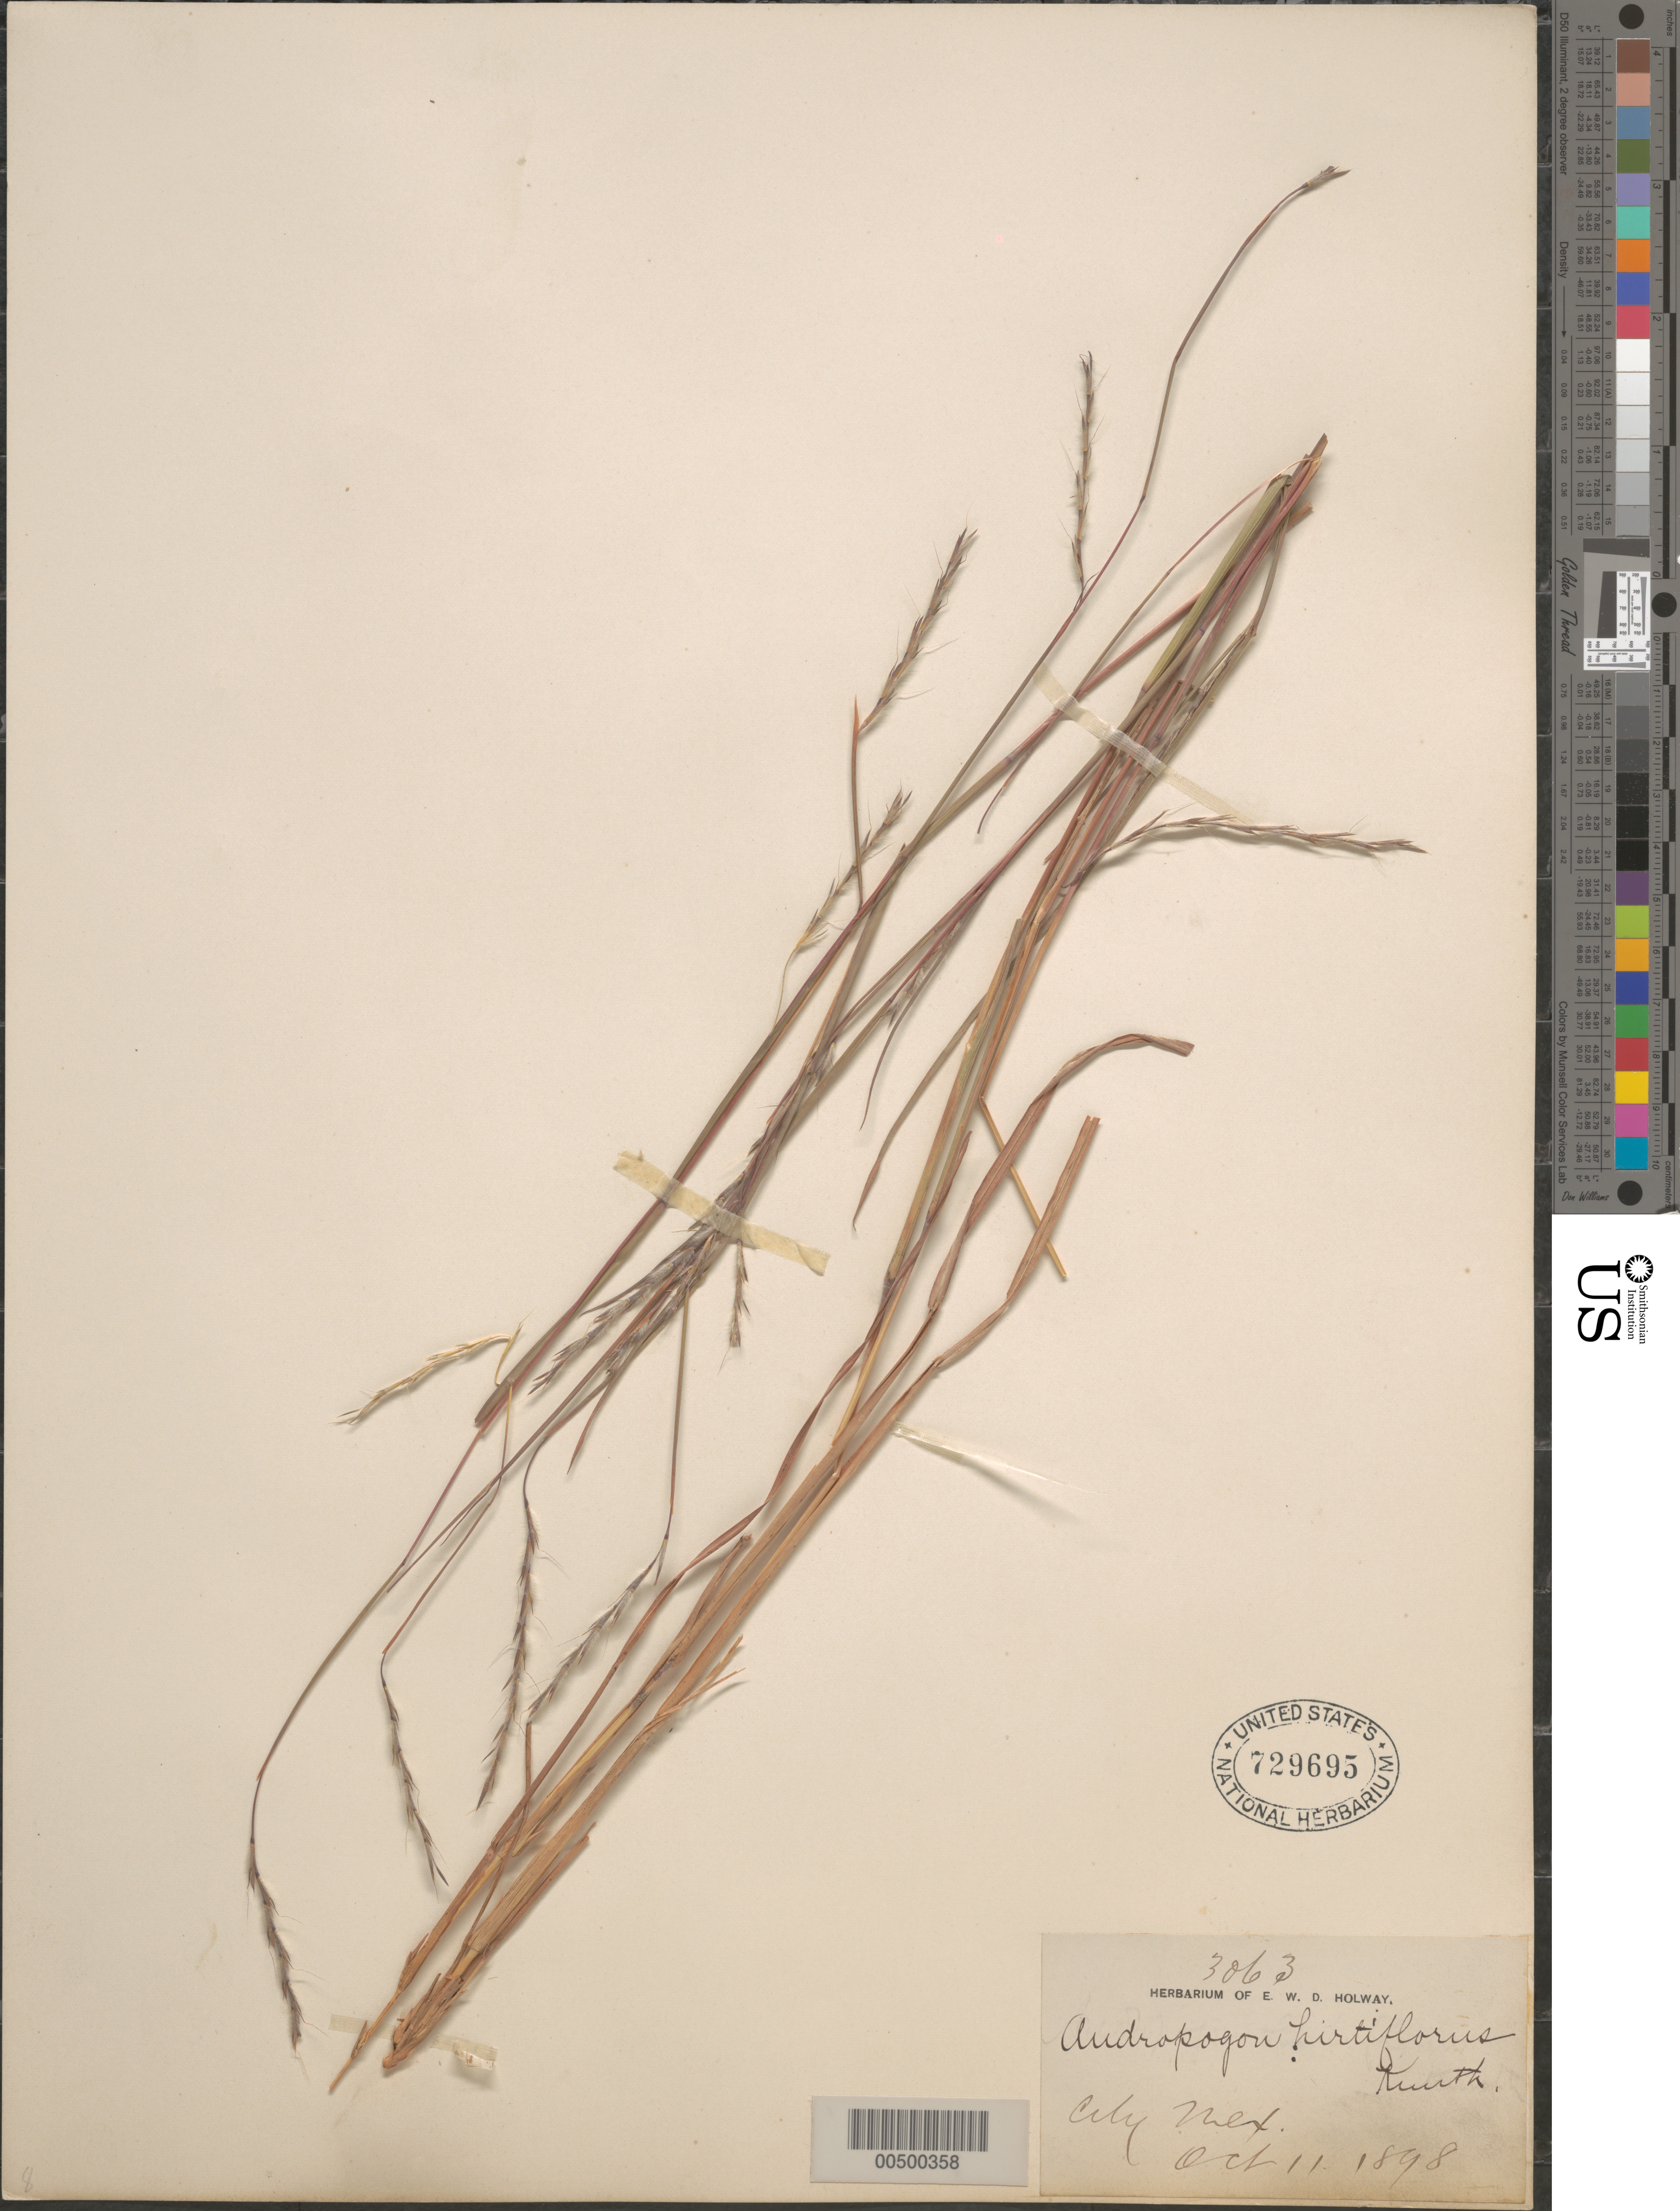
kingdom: Plantae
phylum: Tracheophyta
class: Liliopsida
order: Poales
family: Poaceae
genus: Schizachyrium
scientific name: Schizachyrium sanguineum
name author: (Retz.) Alston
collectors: E. W. D. Holway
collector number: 3063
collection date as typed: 11 Oct 1898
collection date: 1898-10-11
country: Mexico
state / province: Distrito Federal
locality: Mexico City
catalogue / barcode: US 729695